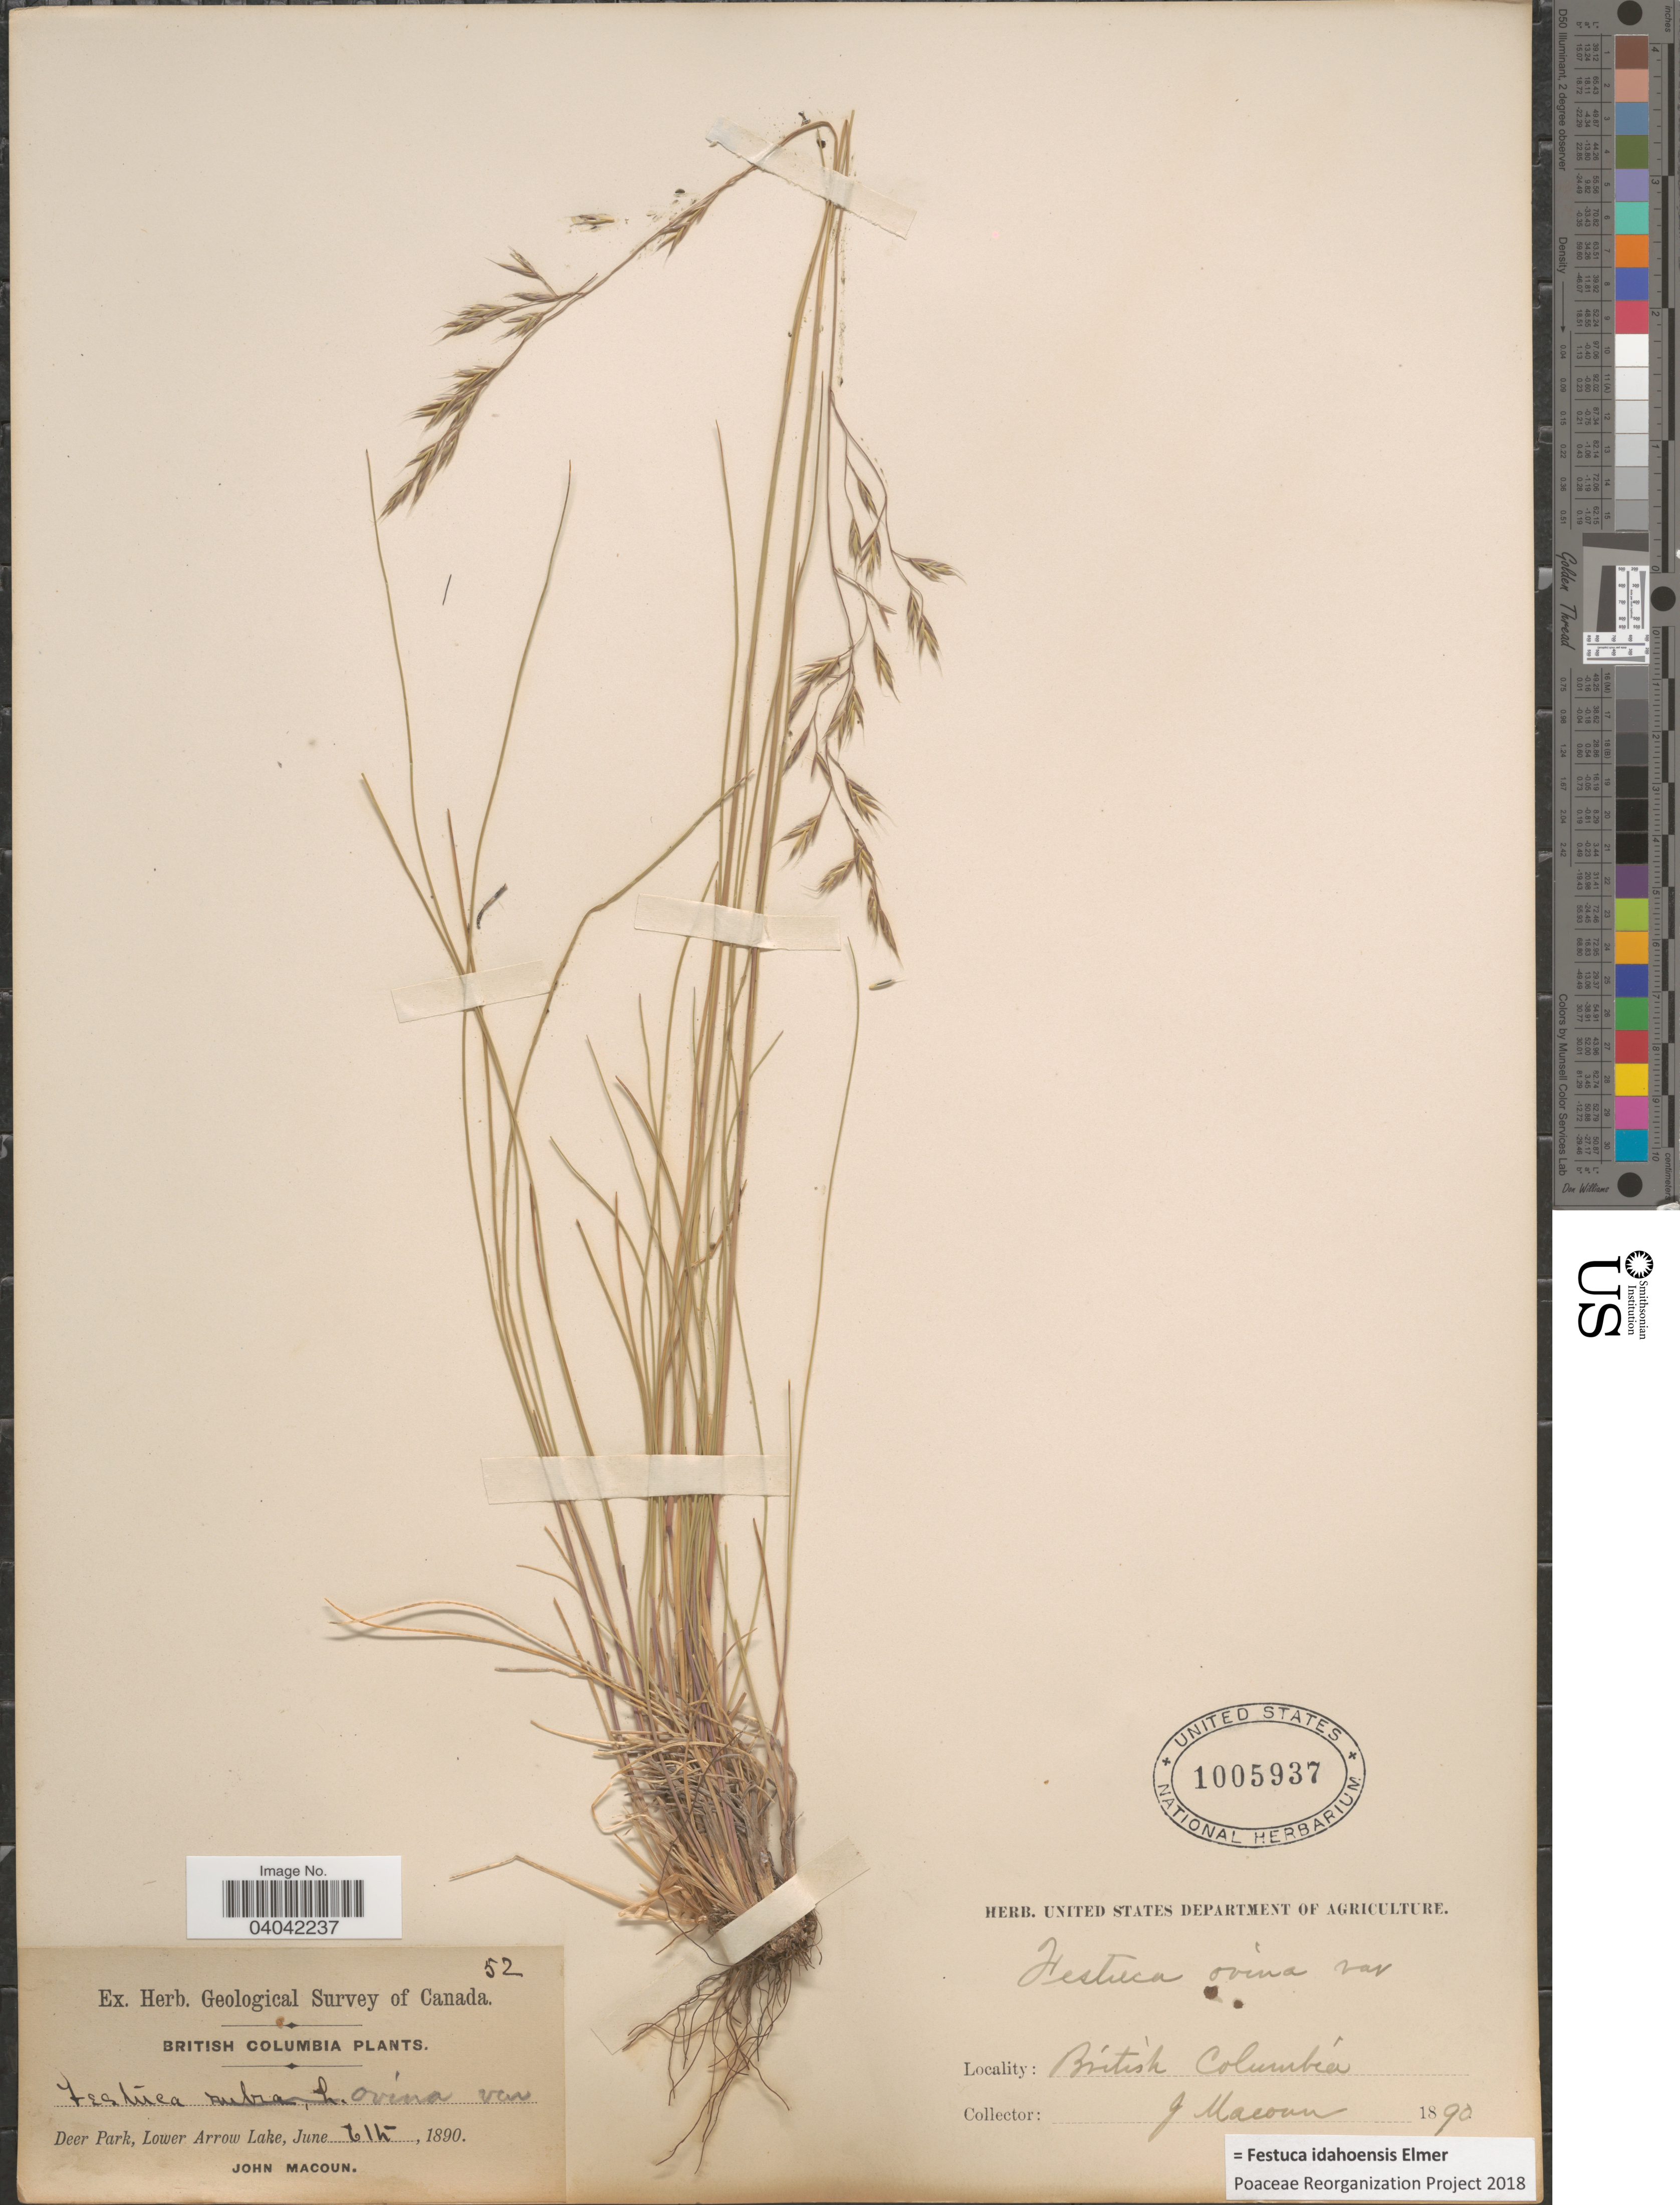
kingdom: Plantae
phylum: Tracheophyta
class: Liliopsida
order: Poales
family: Poaceae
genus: Festuca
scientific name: Festuca idahoensis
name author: Elmer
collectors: J. Macoun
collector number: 52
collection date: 1890-06-06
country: Canada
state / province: British Columbia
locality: Deer Park, Lower Arrow Lake.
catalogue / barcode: US 1005937